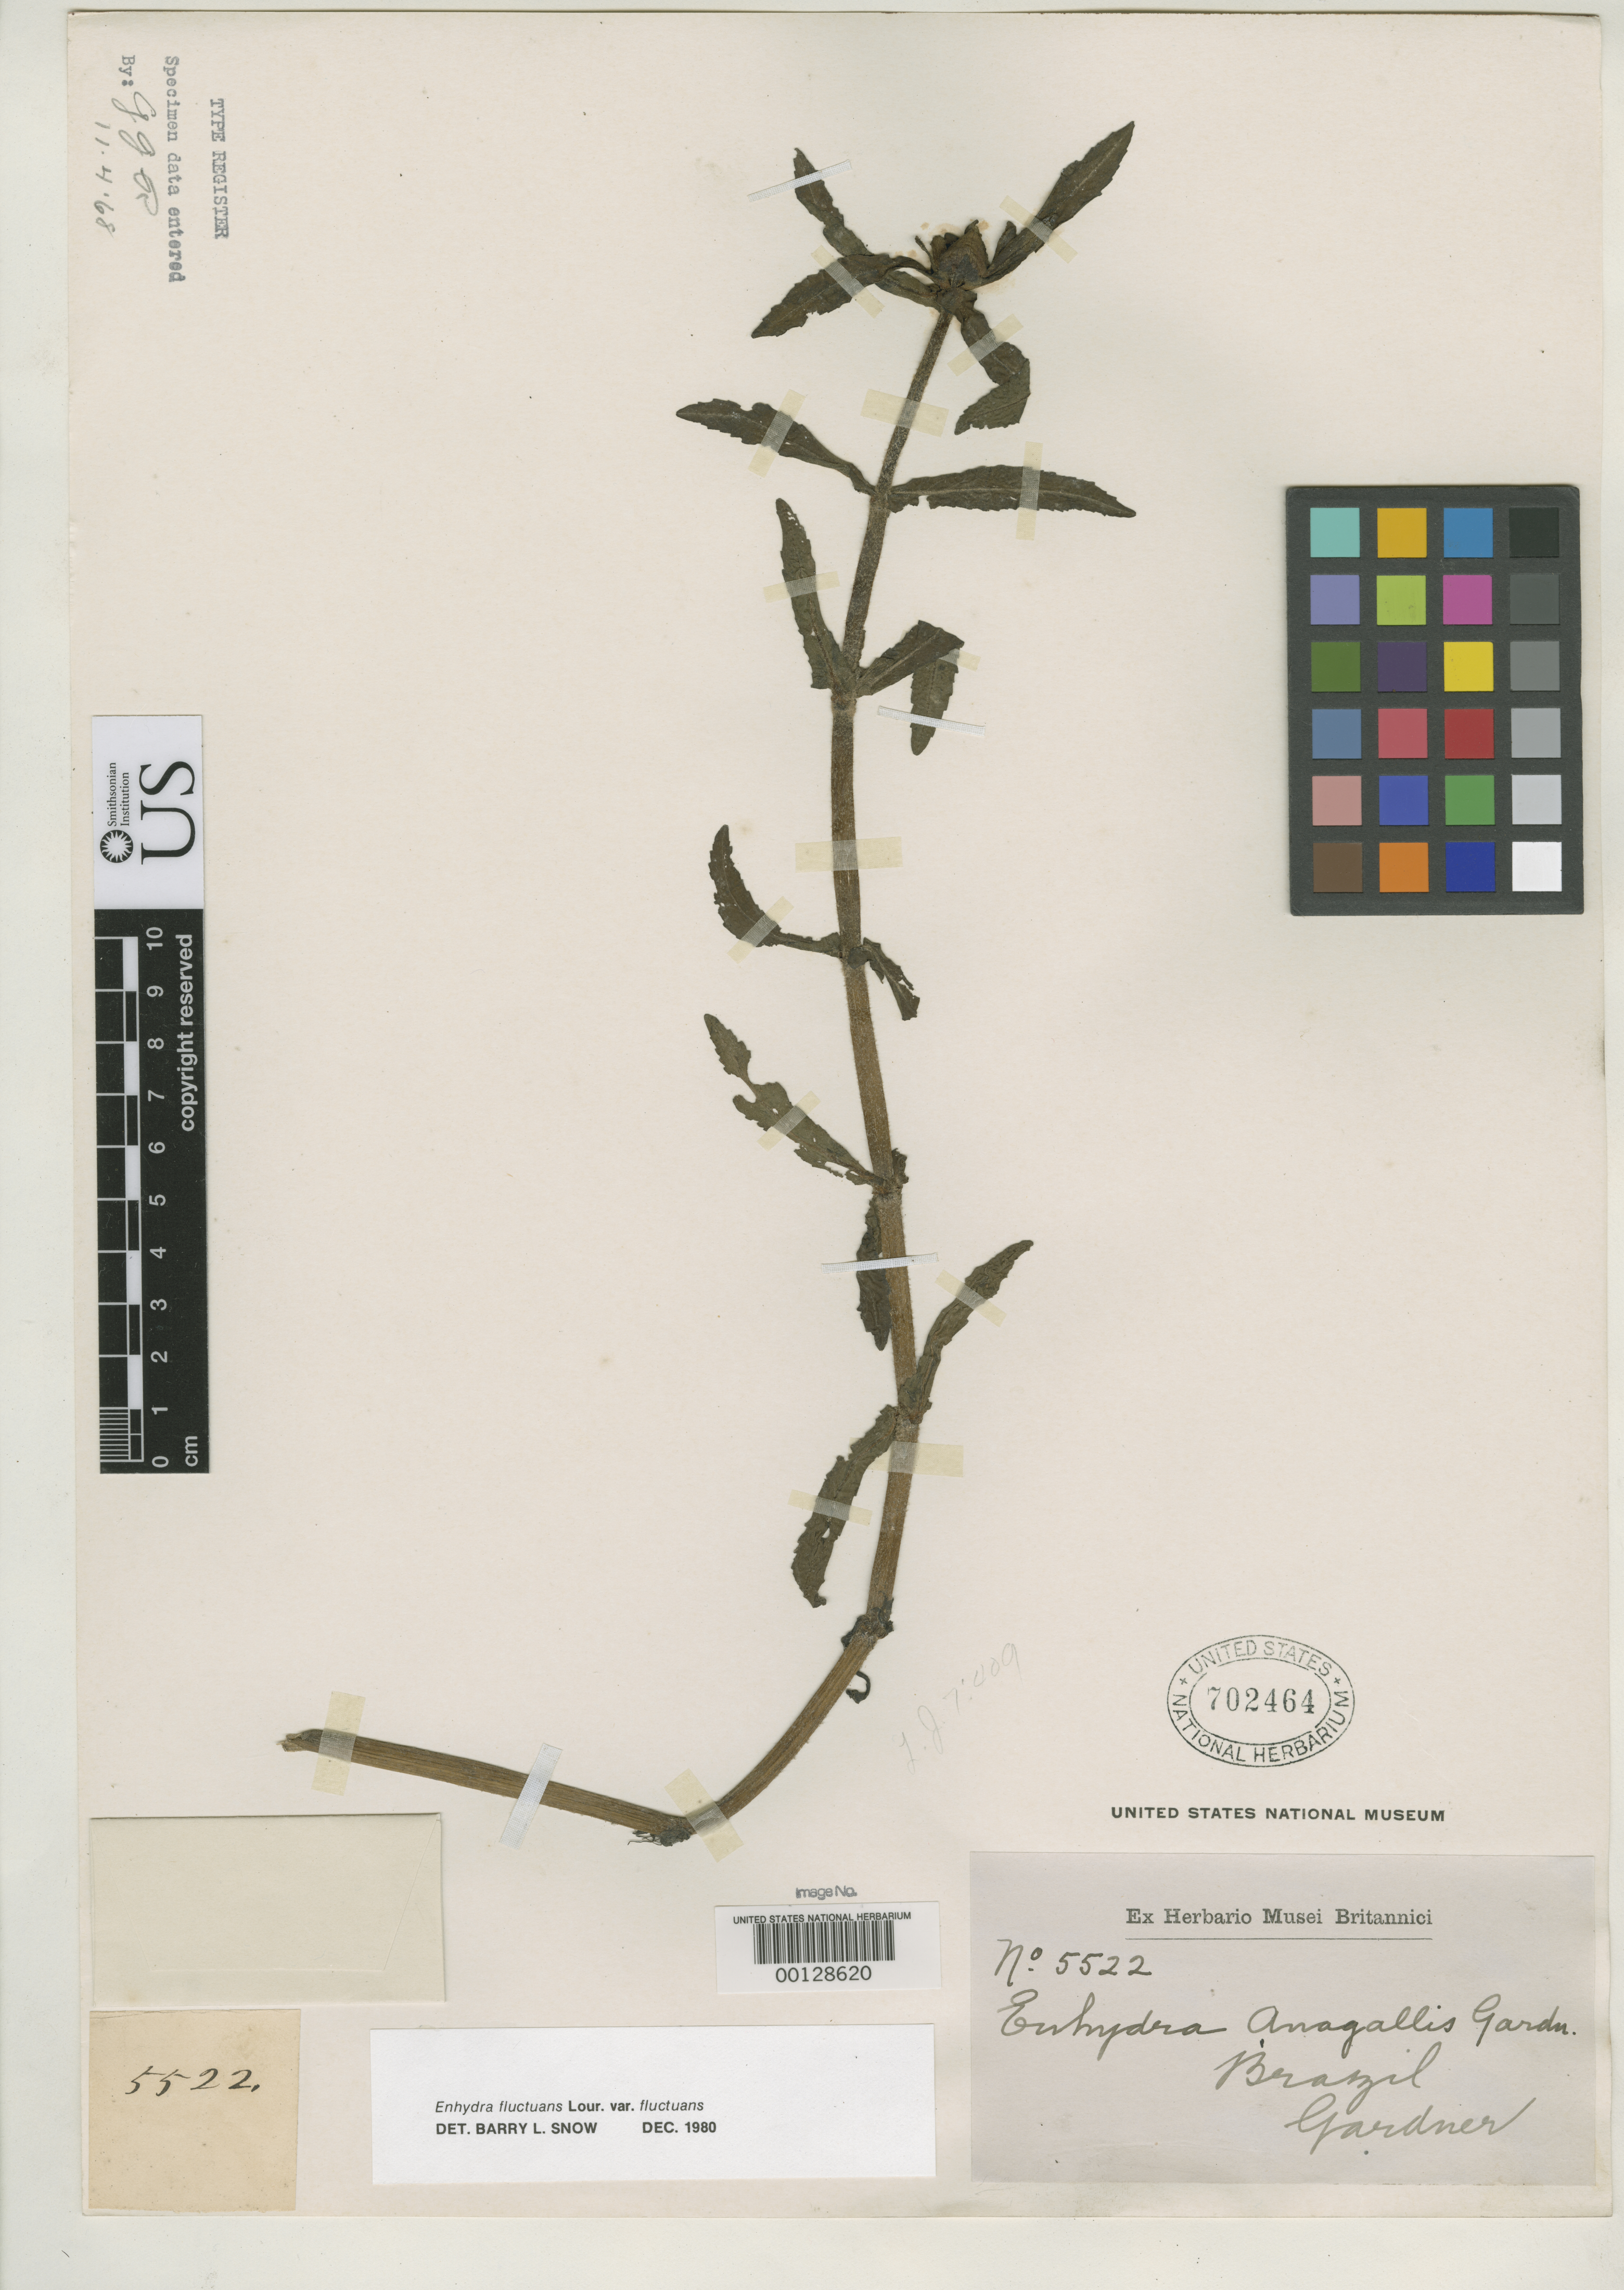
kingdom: Plantae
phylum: Tracheophyta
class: Magnoliopsida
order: Asterales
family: Asteraceae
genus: Enydra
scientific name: Enydra anagallis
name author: Gardner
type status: Isotype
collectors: G. Gardner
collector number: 5522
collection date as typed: Jan 1841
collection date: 1841-01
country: Brazil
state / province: Rio de Janeiro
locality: Laranjeiras, near Rio de Janeiro.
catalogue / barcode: US 702464